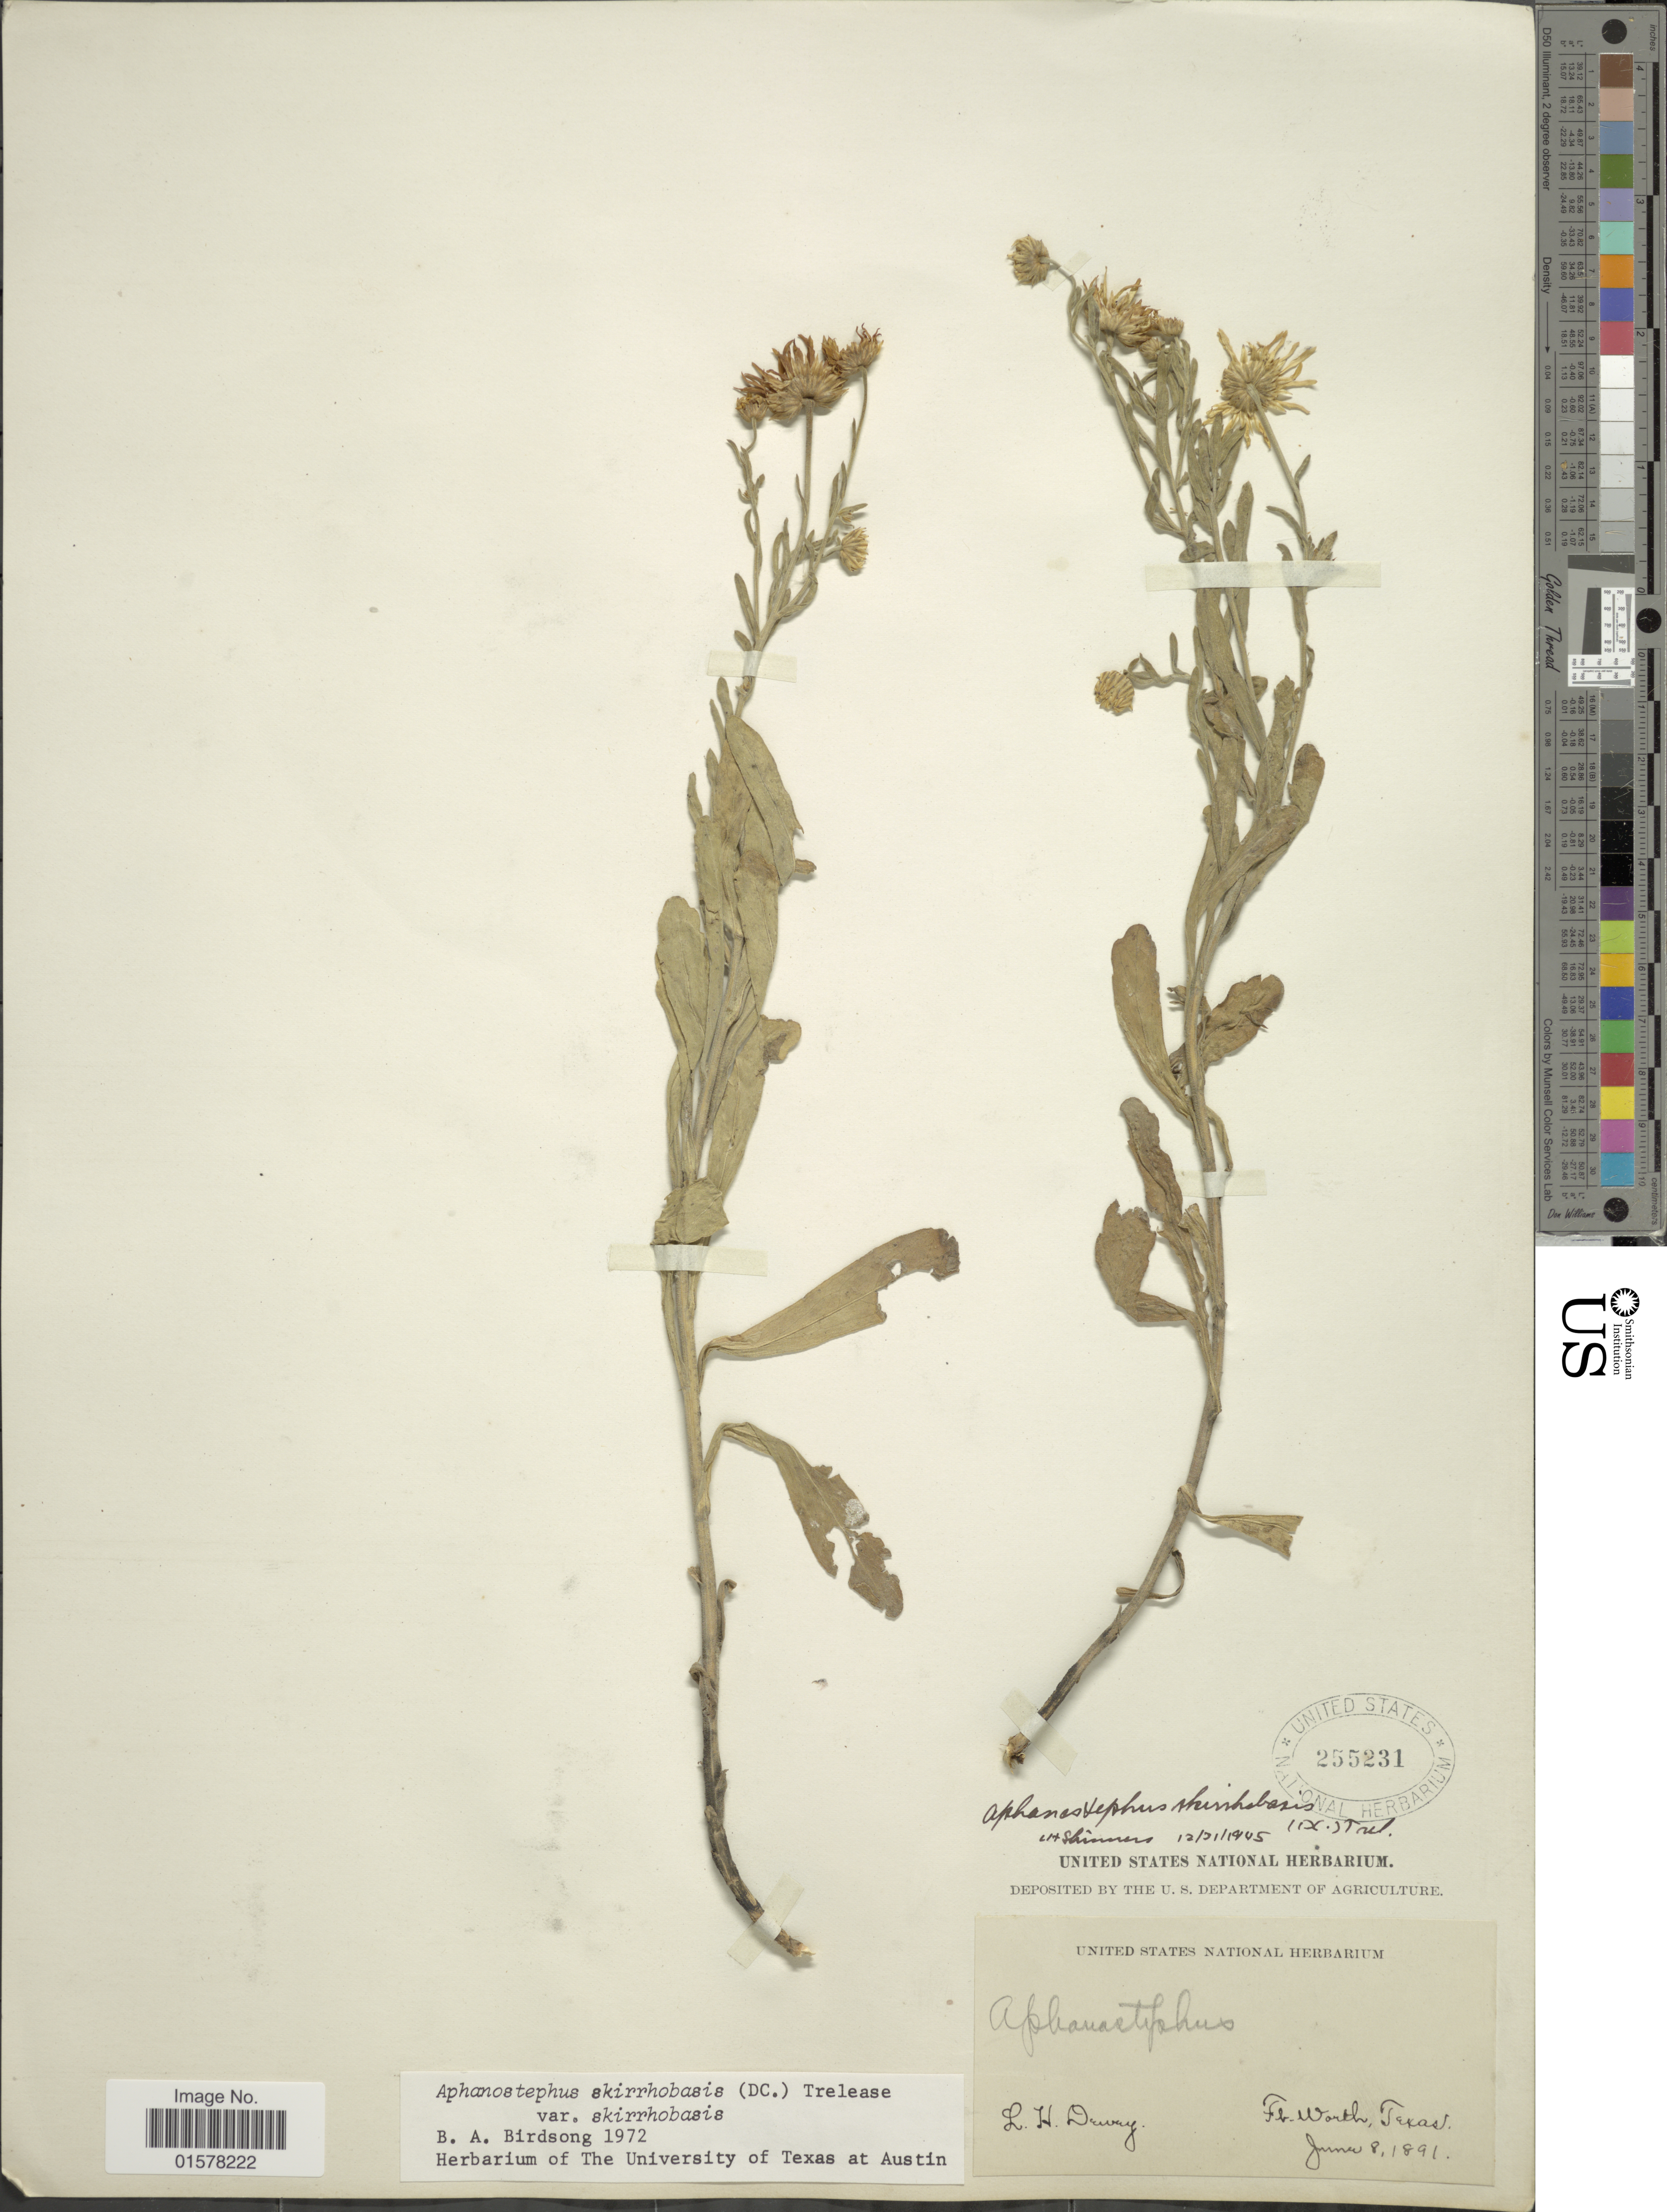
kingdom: Plantae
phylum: Tracheophyta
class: Magnoliopsida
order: Asterales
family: Asteraceae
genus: Aphanostephus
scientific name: Aphanostephus skirrhobasis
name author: (DC.) Trel. ex Coville & Branner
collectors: L. H. Dewey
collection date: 1891-06-08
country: United States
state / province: Texas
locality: Ft. Worth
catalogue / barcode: US 255231